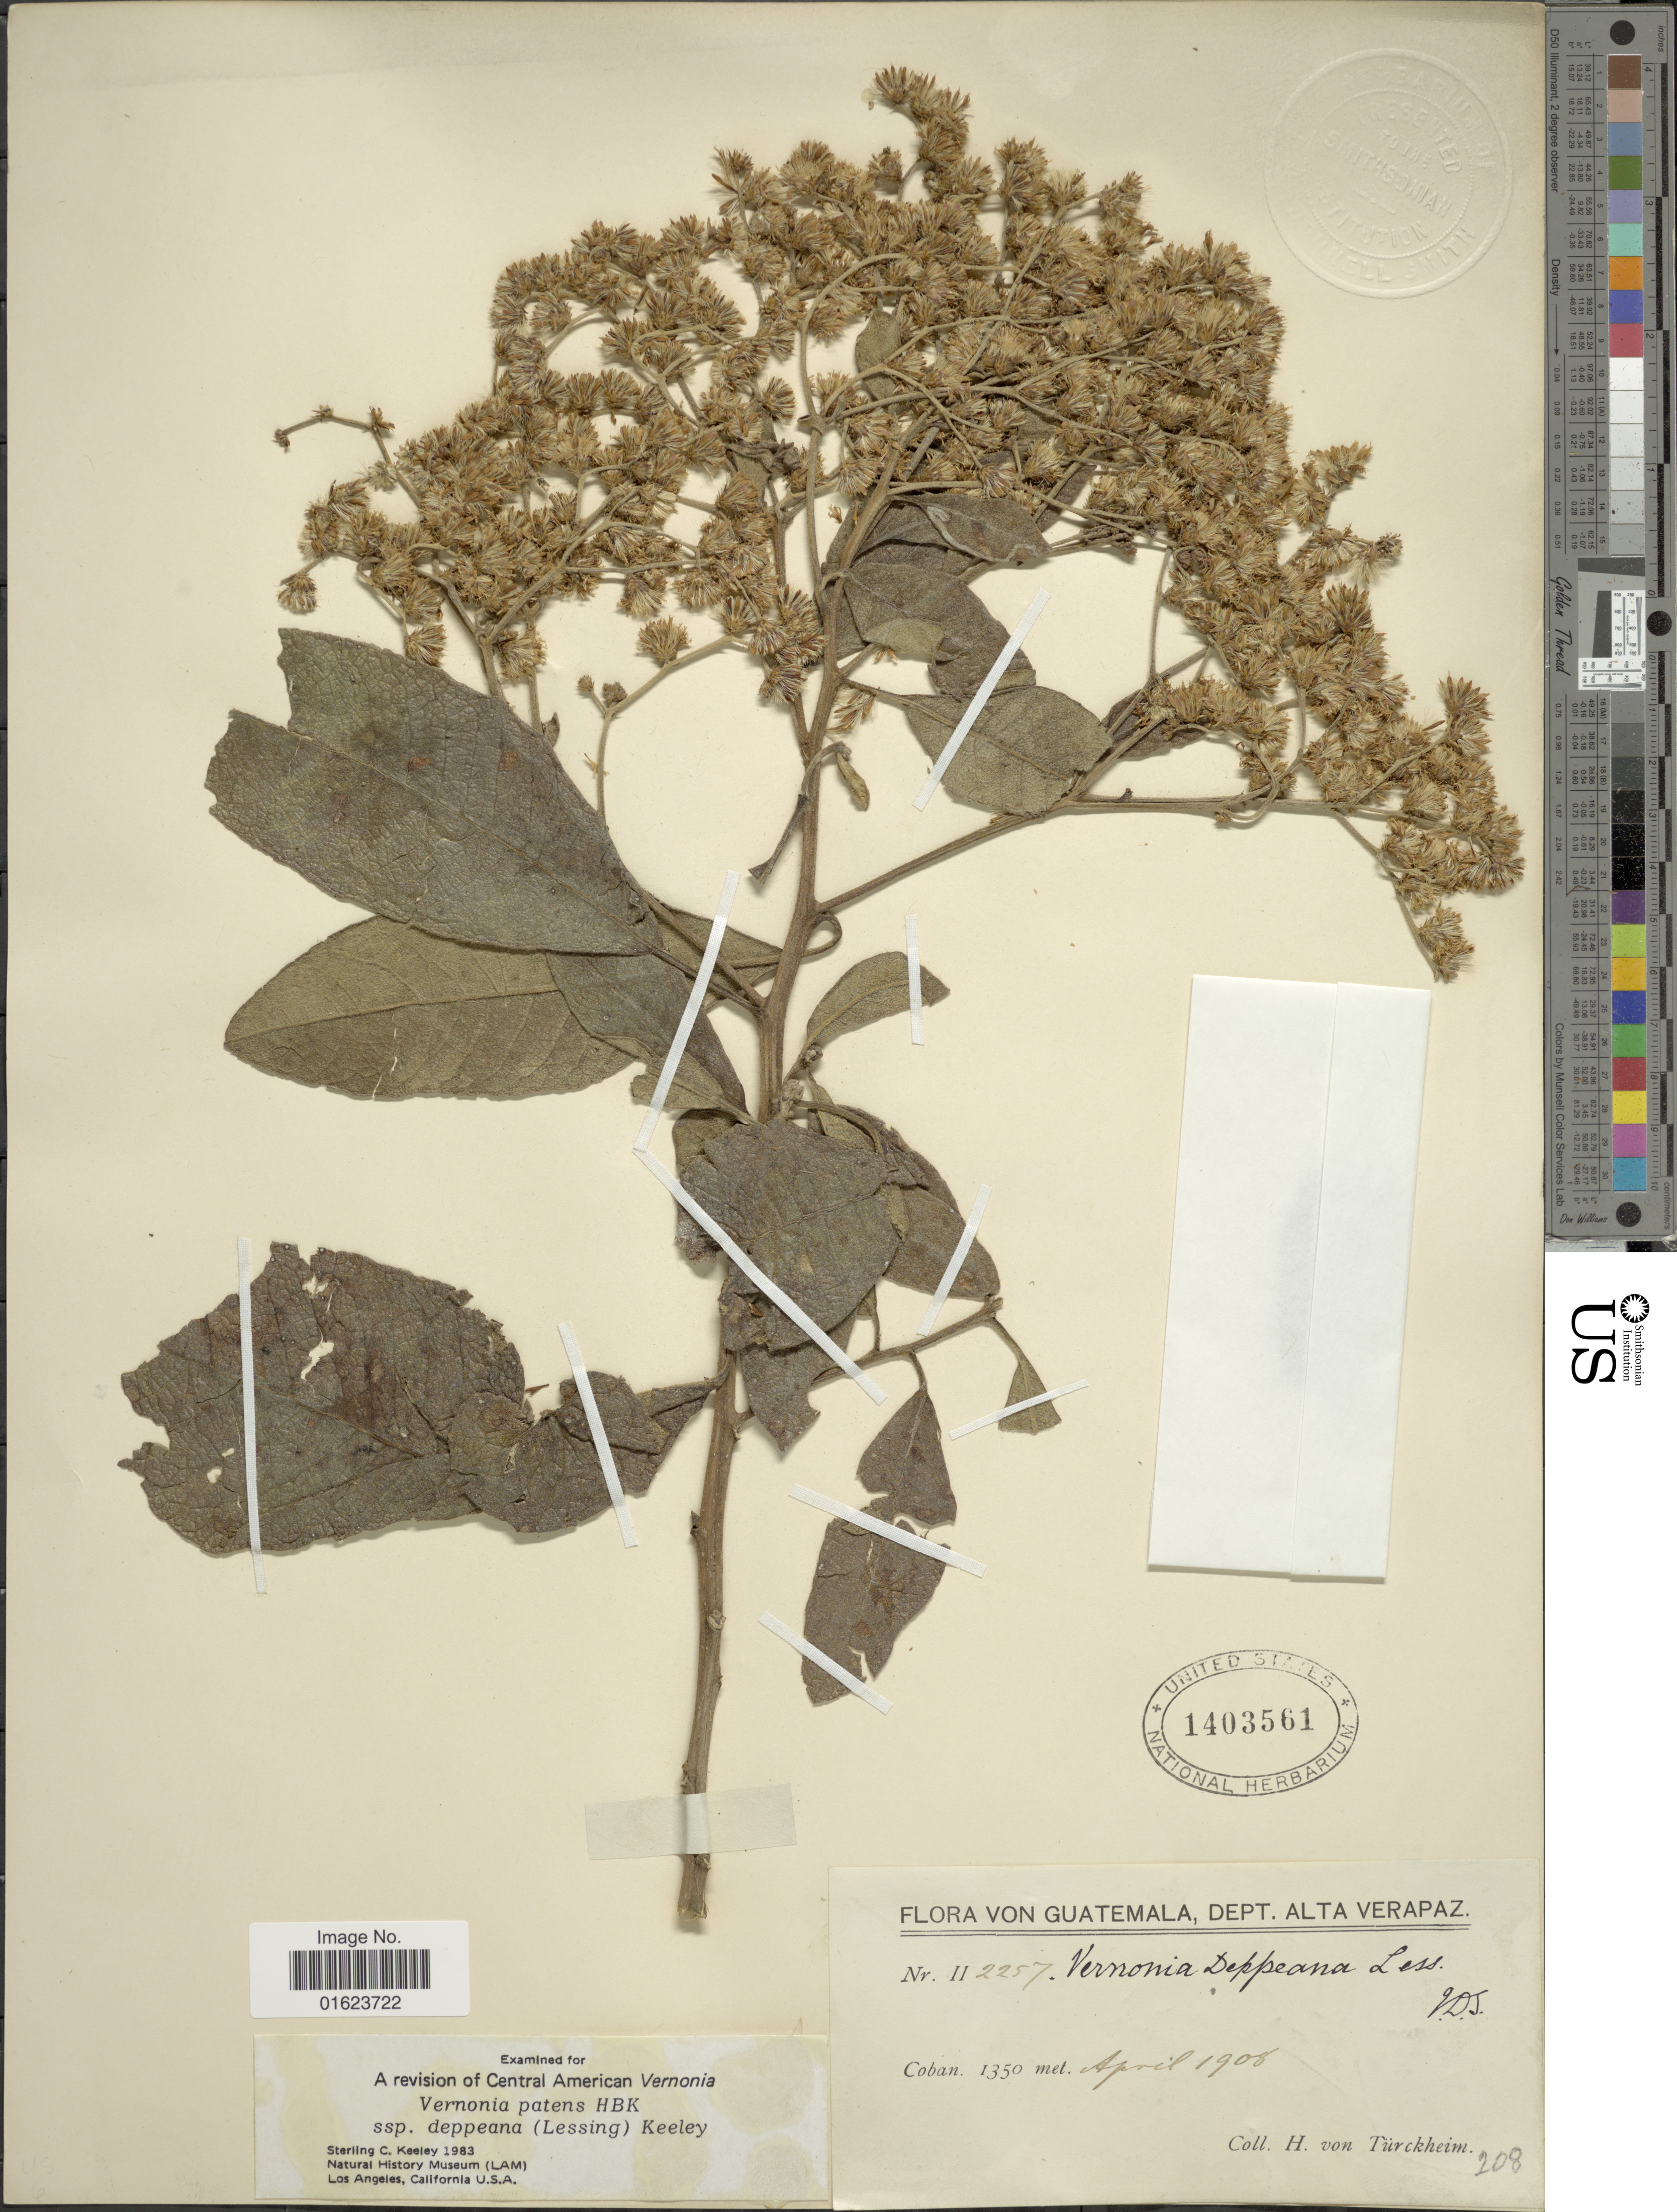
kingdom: Plantae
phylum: Tracheophyta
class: Magnoliopsida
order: Asterales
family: Asteraceae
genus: Vernonanthura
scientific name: Vernonanthura deppeana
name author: (Less.) H. Rob.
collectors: H. von Türckheim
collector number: II2257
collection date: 1908-04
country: Guatemala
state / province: Alta Verapaz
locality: Guatemala, Dept. Alta Verapaz. Coban.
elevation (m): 1350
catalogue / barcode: US 1403561